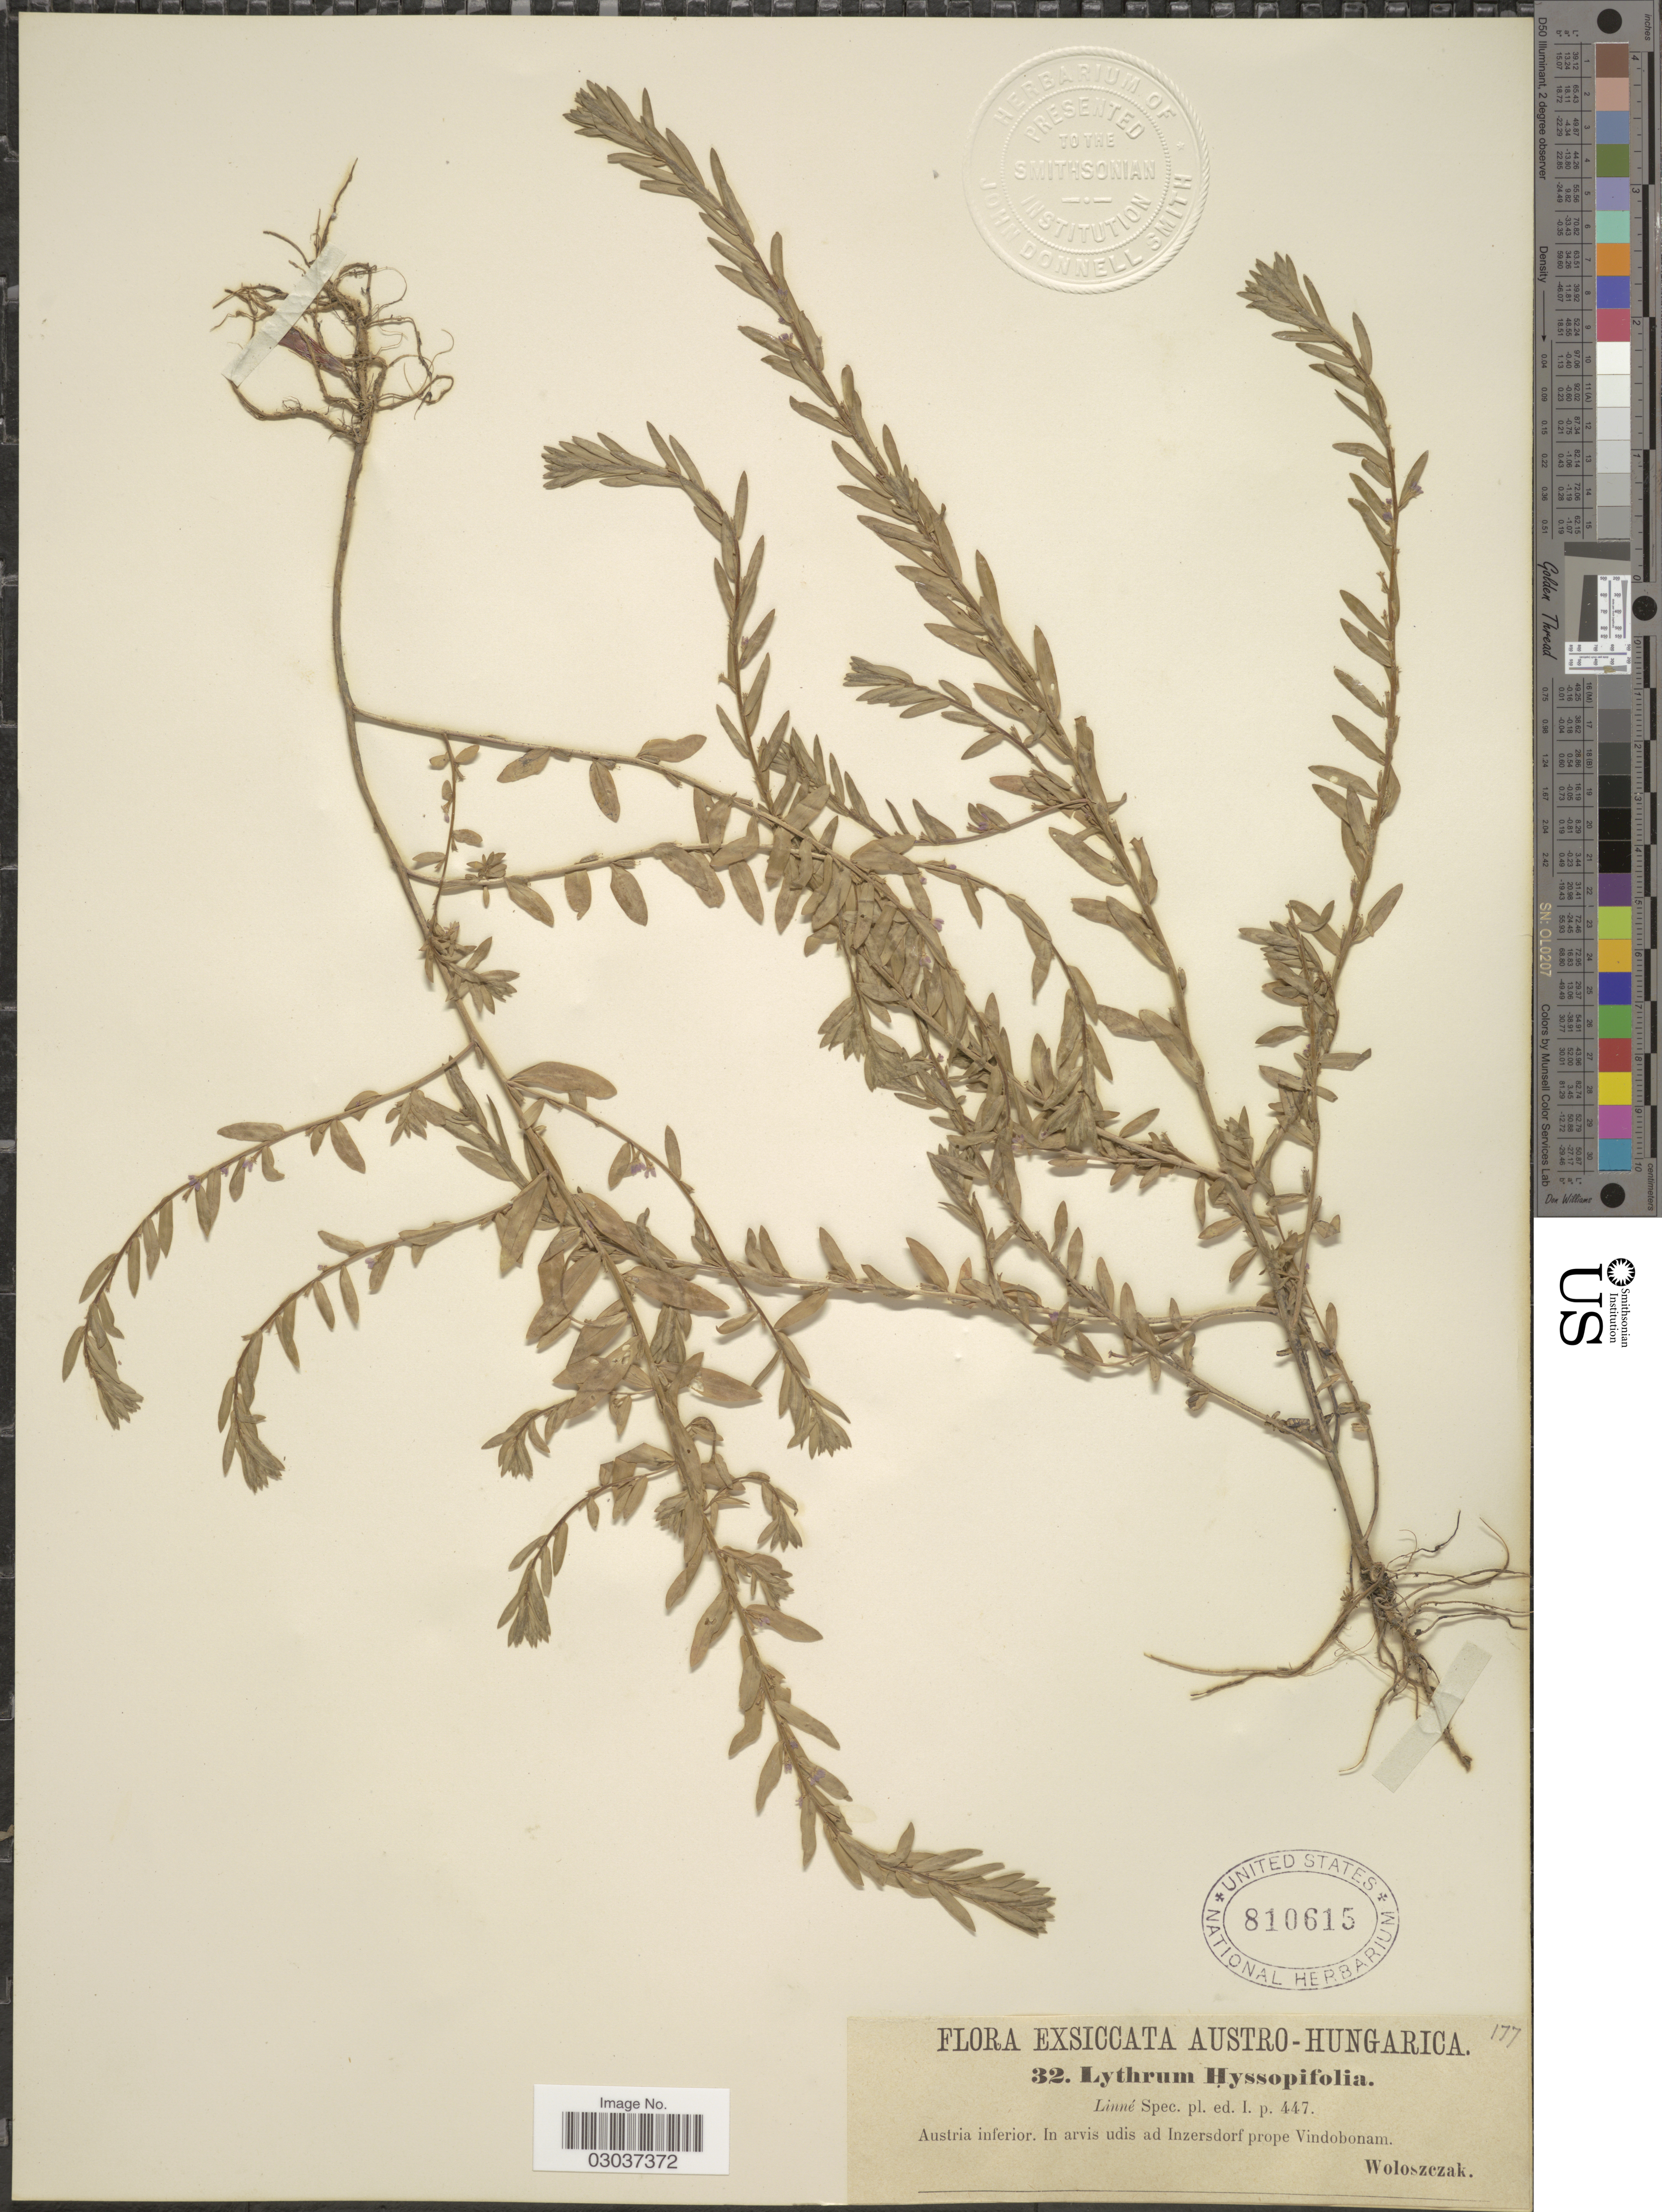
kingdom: Plantae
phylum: Tracheophyta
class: Magnoliopsida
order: Myrtales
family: Lythraceae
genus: Lythrum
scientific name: Lythrum hyssopifolia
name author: L.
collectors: Woloszczak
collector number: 32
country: Austria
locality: Austro-Hungarica. Austria inferior. In arvis udis ad Inzersdorf prope Vindobonam.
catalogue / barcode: US 810615